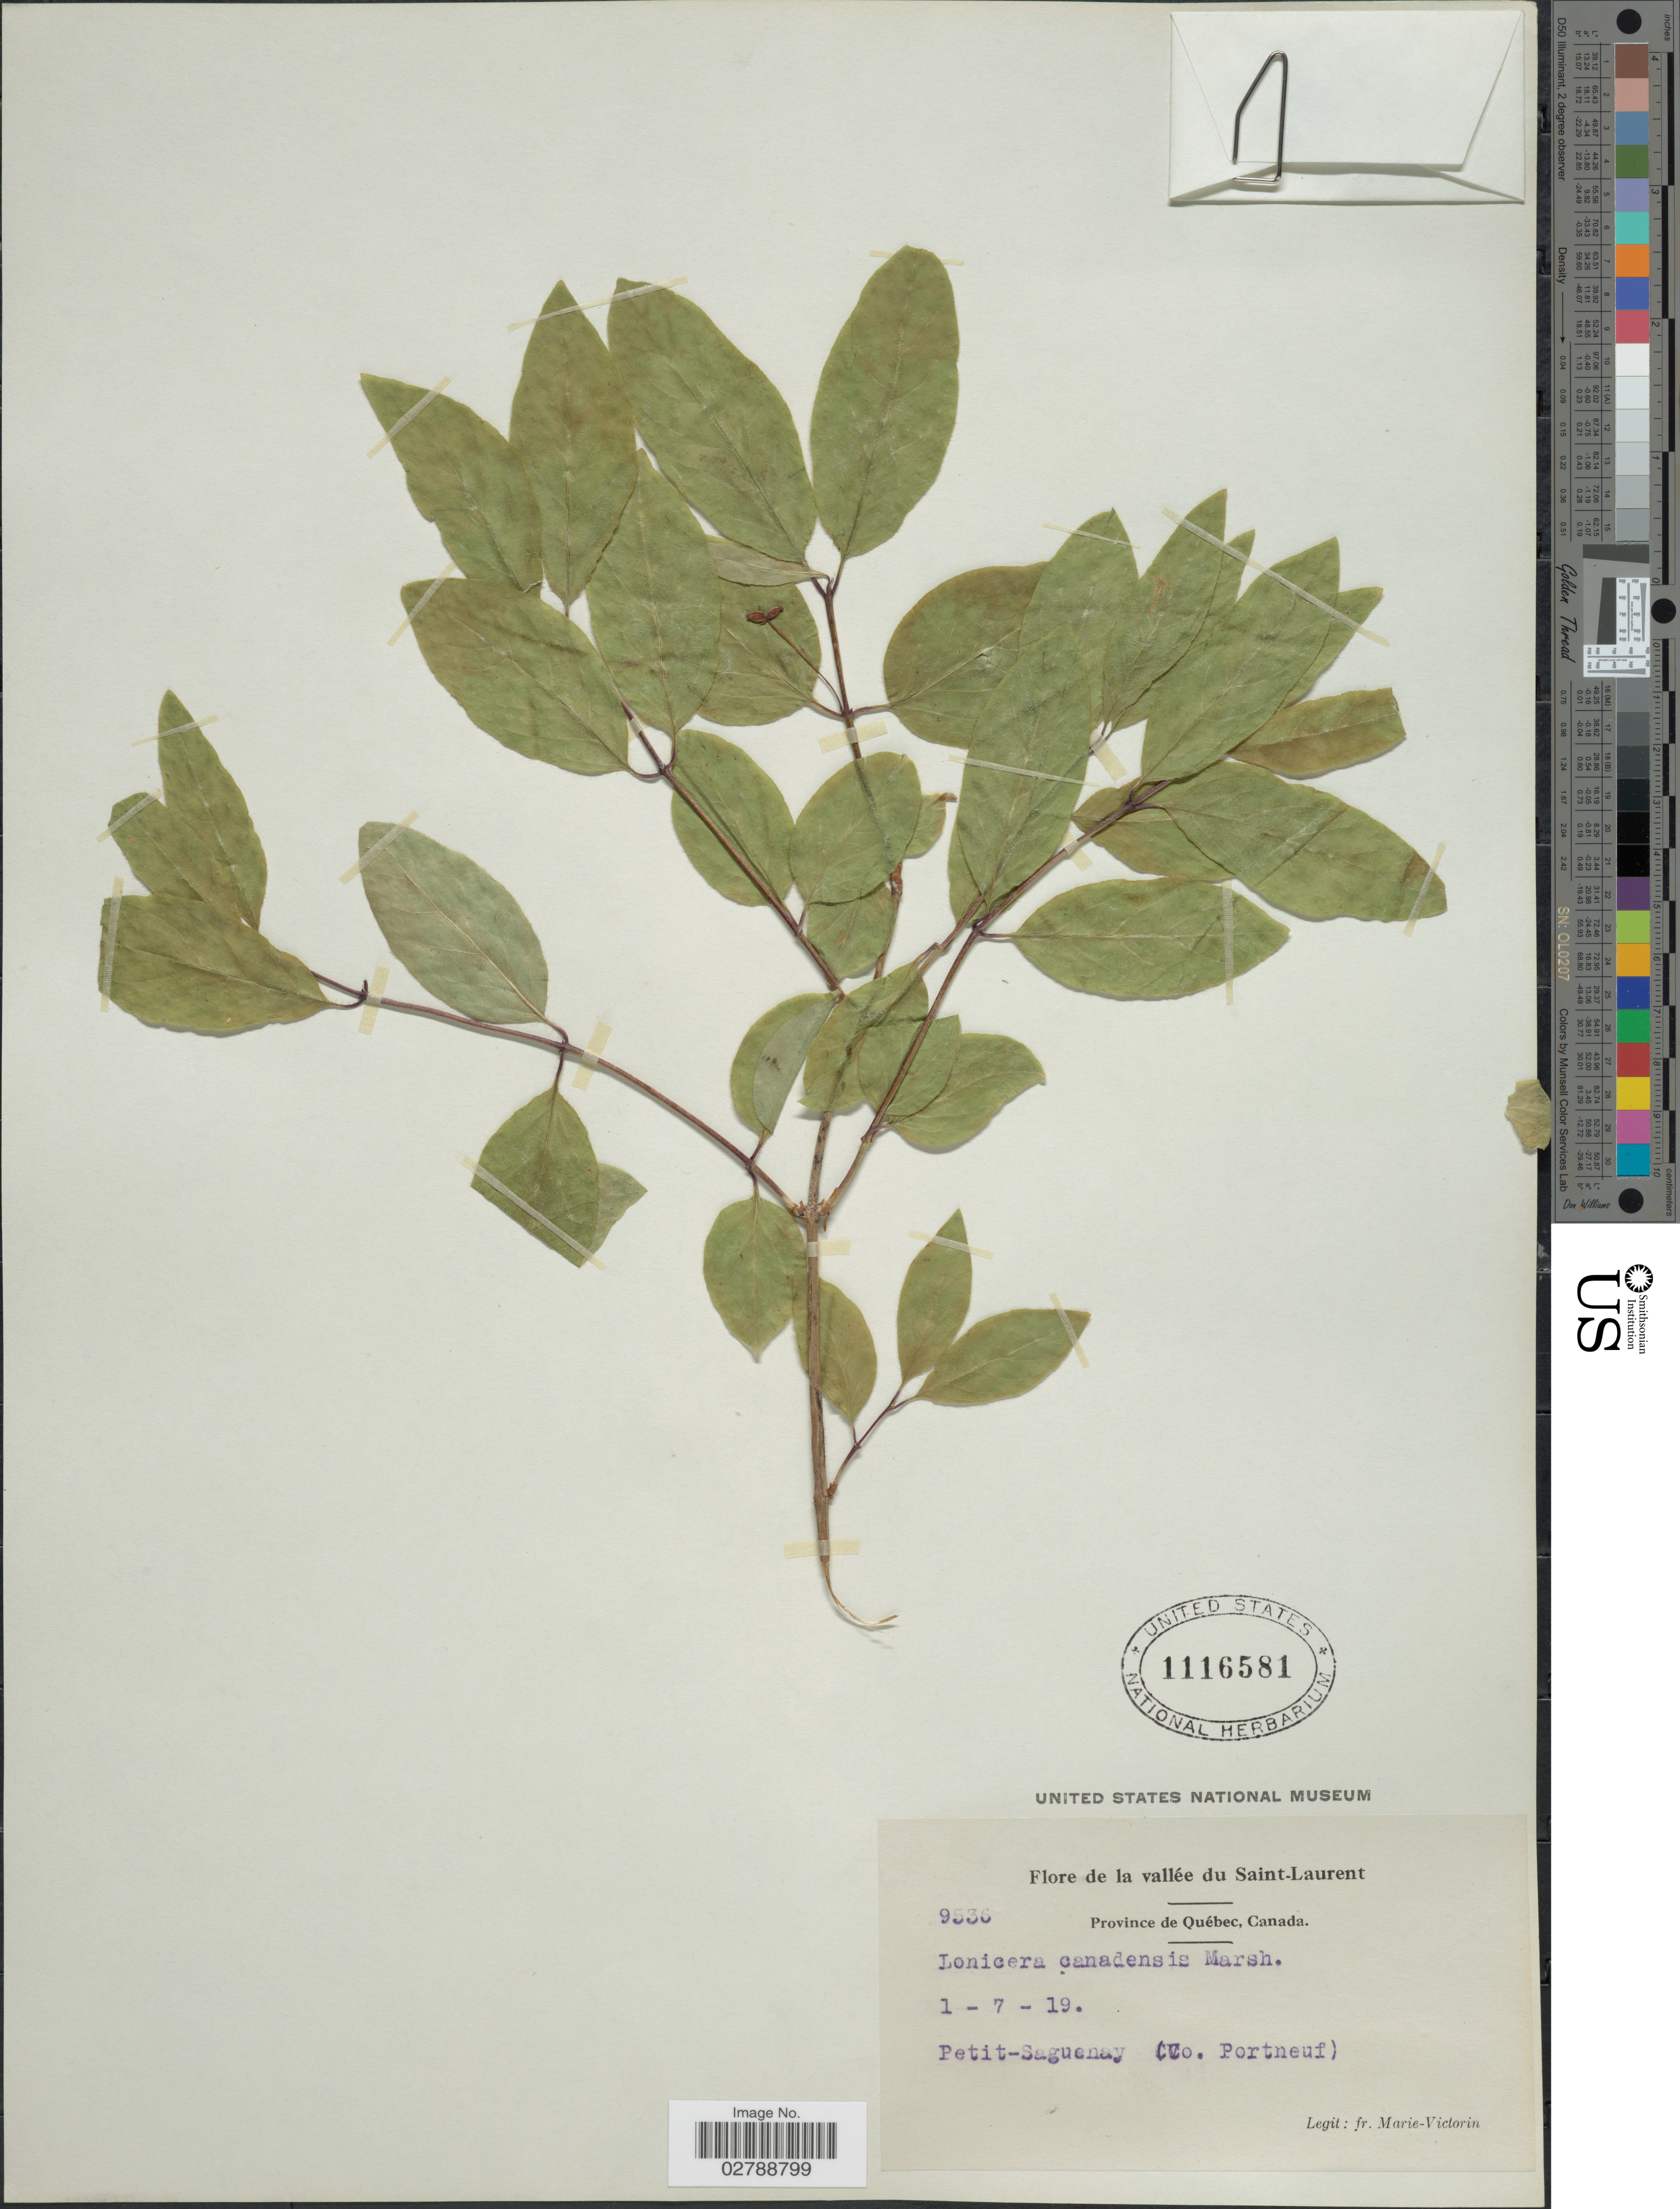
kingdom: Plantae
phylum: Tracheophyta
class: Magnoliopsida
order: Dipsacales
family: Caprifoliaceae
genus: Lonicera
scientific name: Lonicera canadensis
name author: Bartram & W. Bartram ex Marshall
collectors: F. Marie-Victorin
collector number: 9536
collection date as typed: Transcribed d/m/y: 1/7/19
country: Canada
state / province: Quebec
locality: Vallée du Saint- Laurent. Petit-Saguenay (Co. Portneuf).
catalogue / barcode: US 1116581